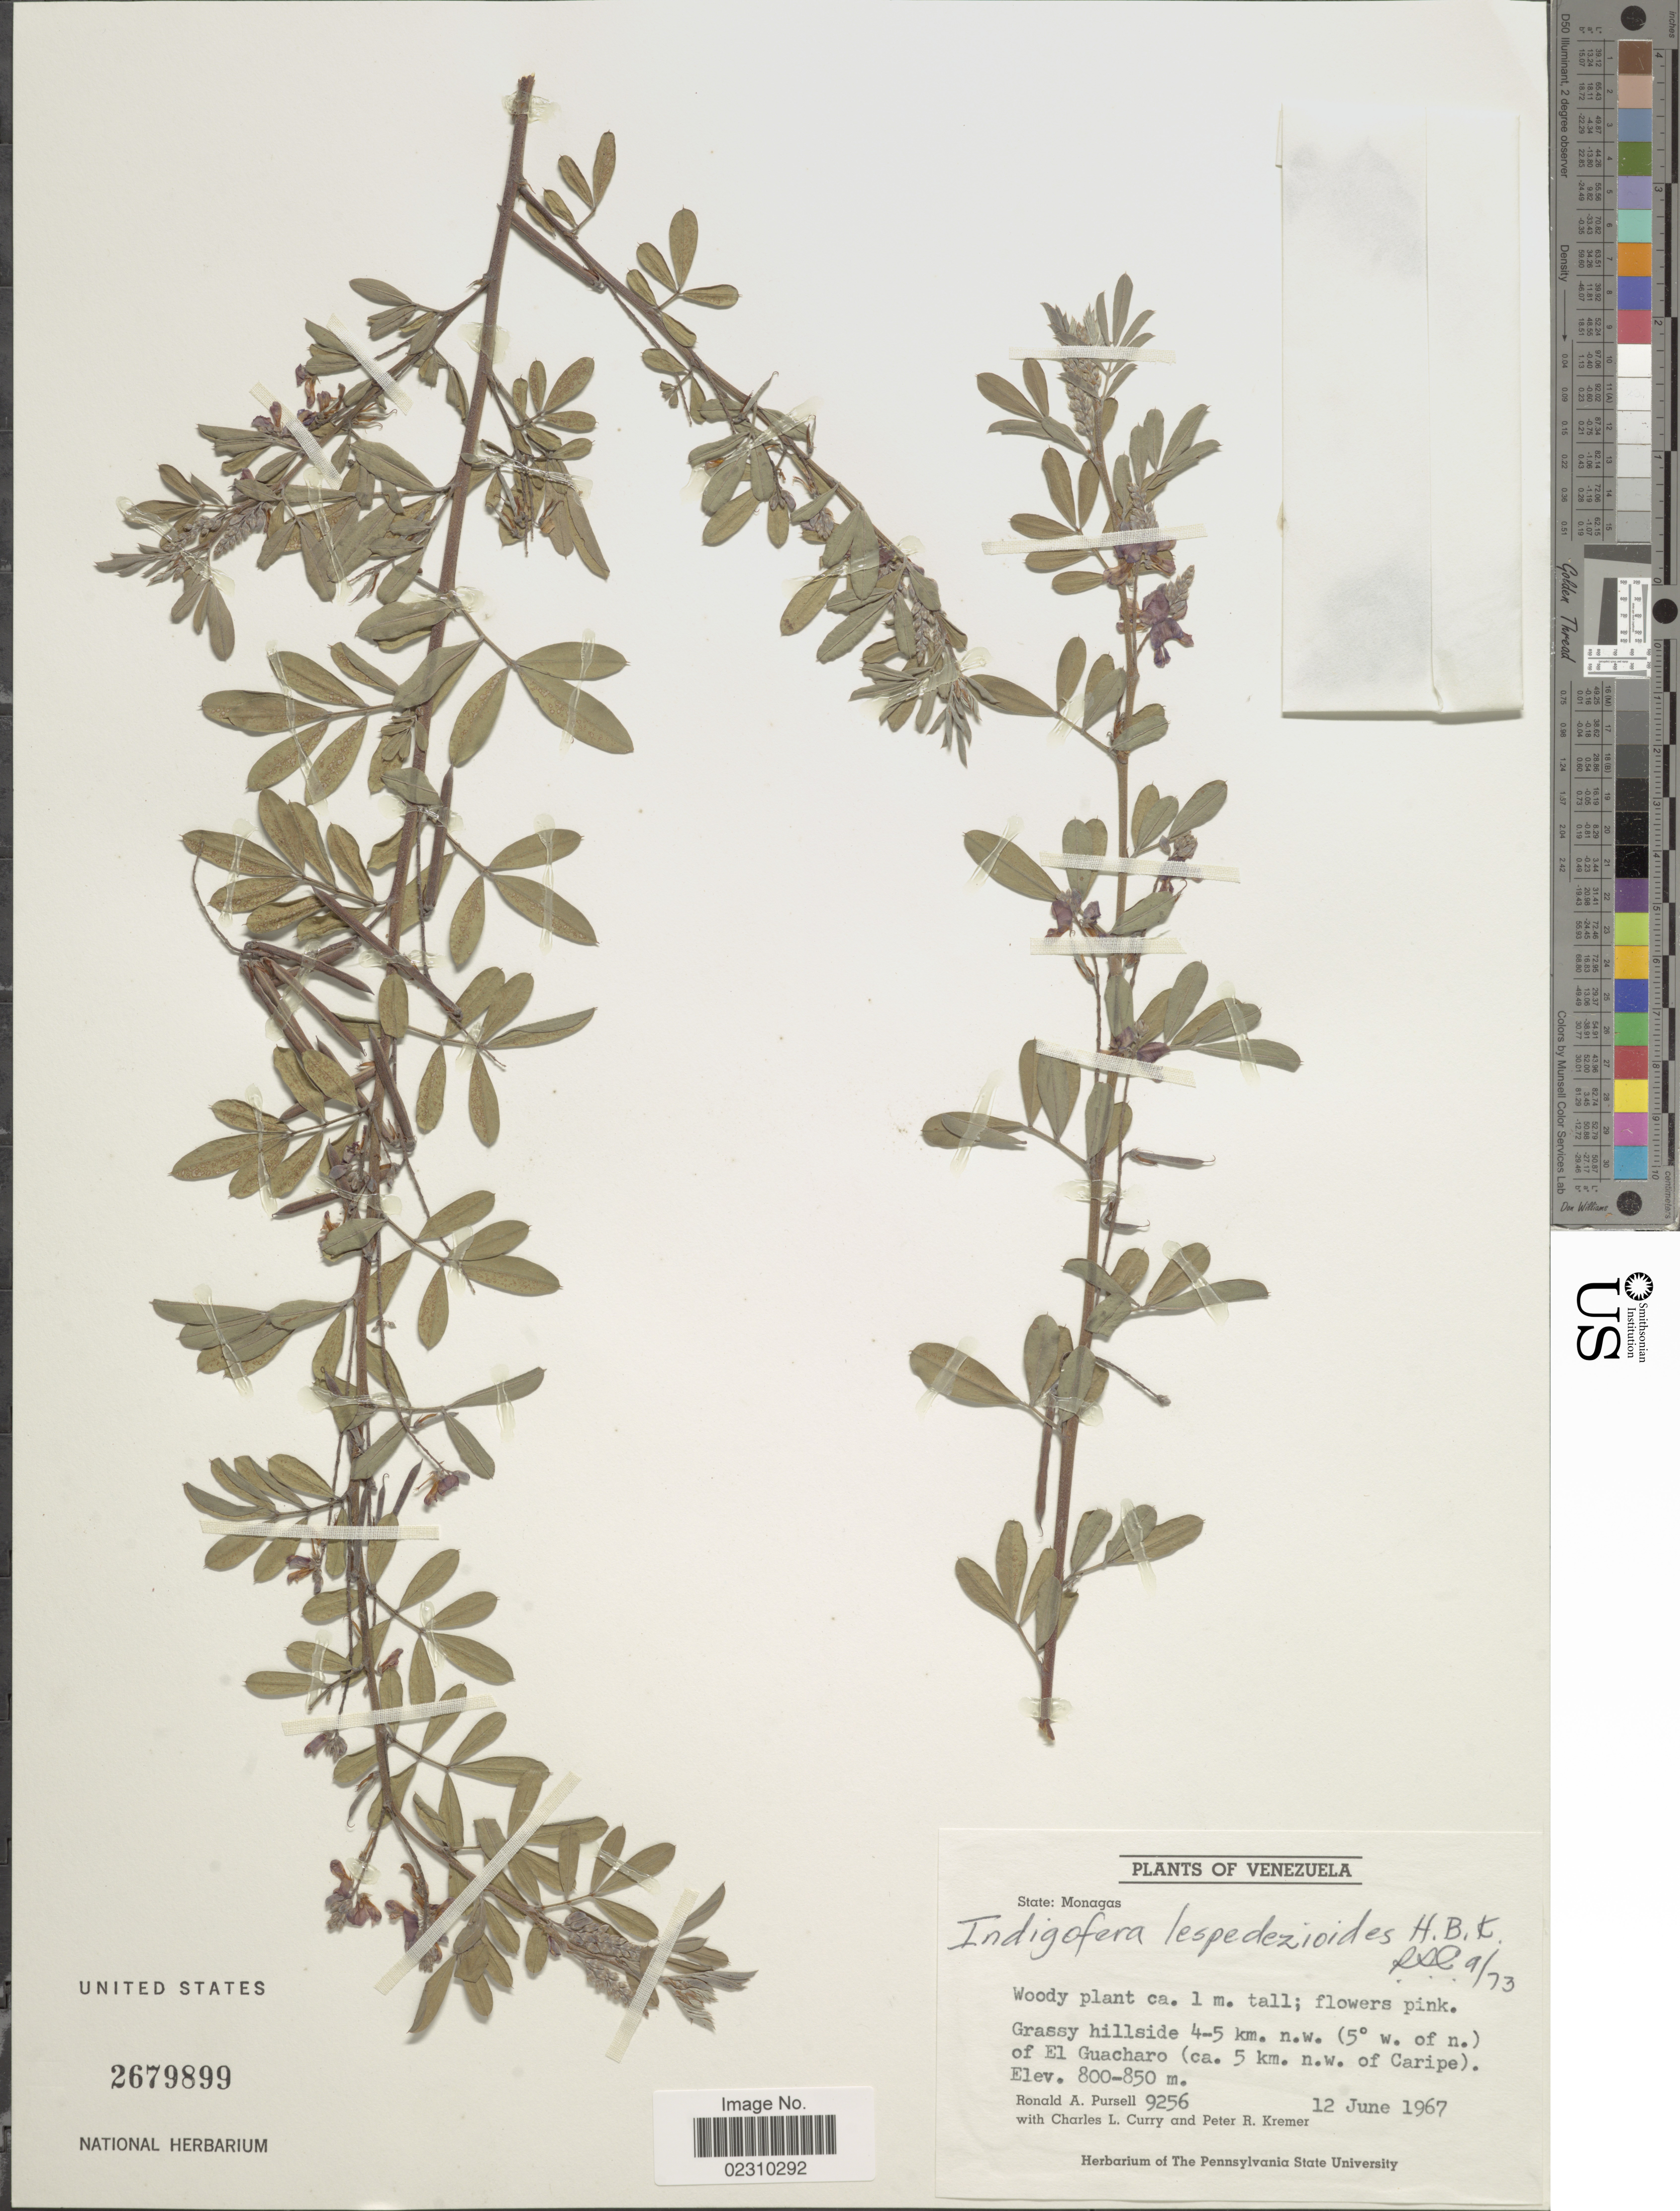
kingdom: Plantae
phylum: Tracheophyta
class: Magnoliopsida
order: Fabales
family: Fabaceae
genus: Indigofera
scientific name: Indigofera lespedezioides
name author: Kunth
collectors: R. A. Pursell, C. L. Curry & P. Kremer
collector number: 9256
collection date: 1967-06-12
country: Venezuela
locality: Venezuela, Grassy hillside 4-5 km, n.w. (5º w. of n.) of El Guacharo (ca. 5 km. n.w. of Caripe).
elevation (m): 800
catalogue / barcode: US 2679899